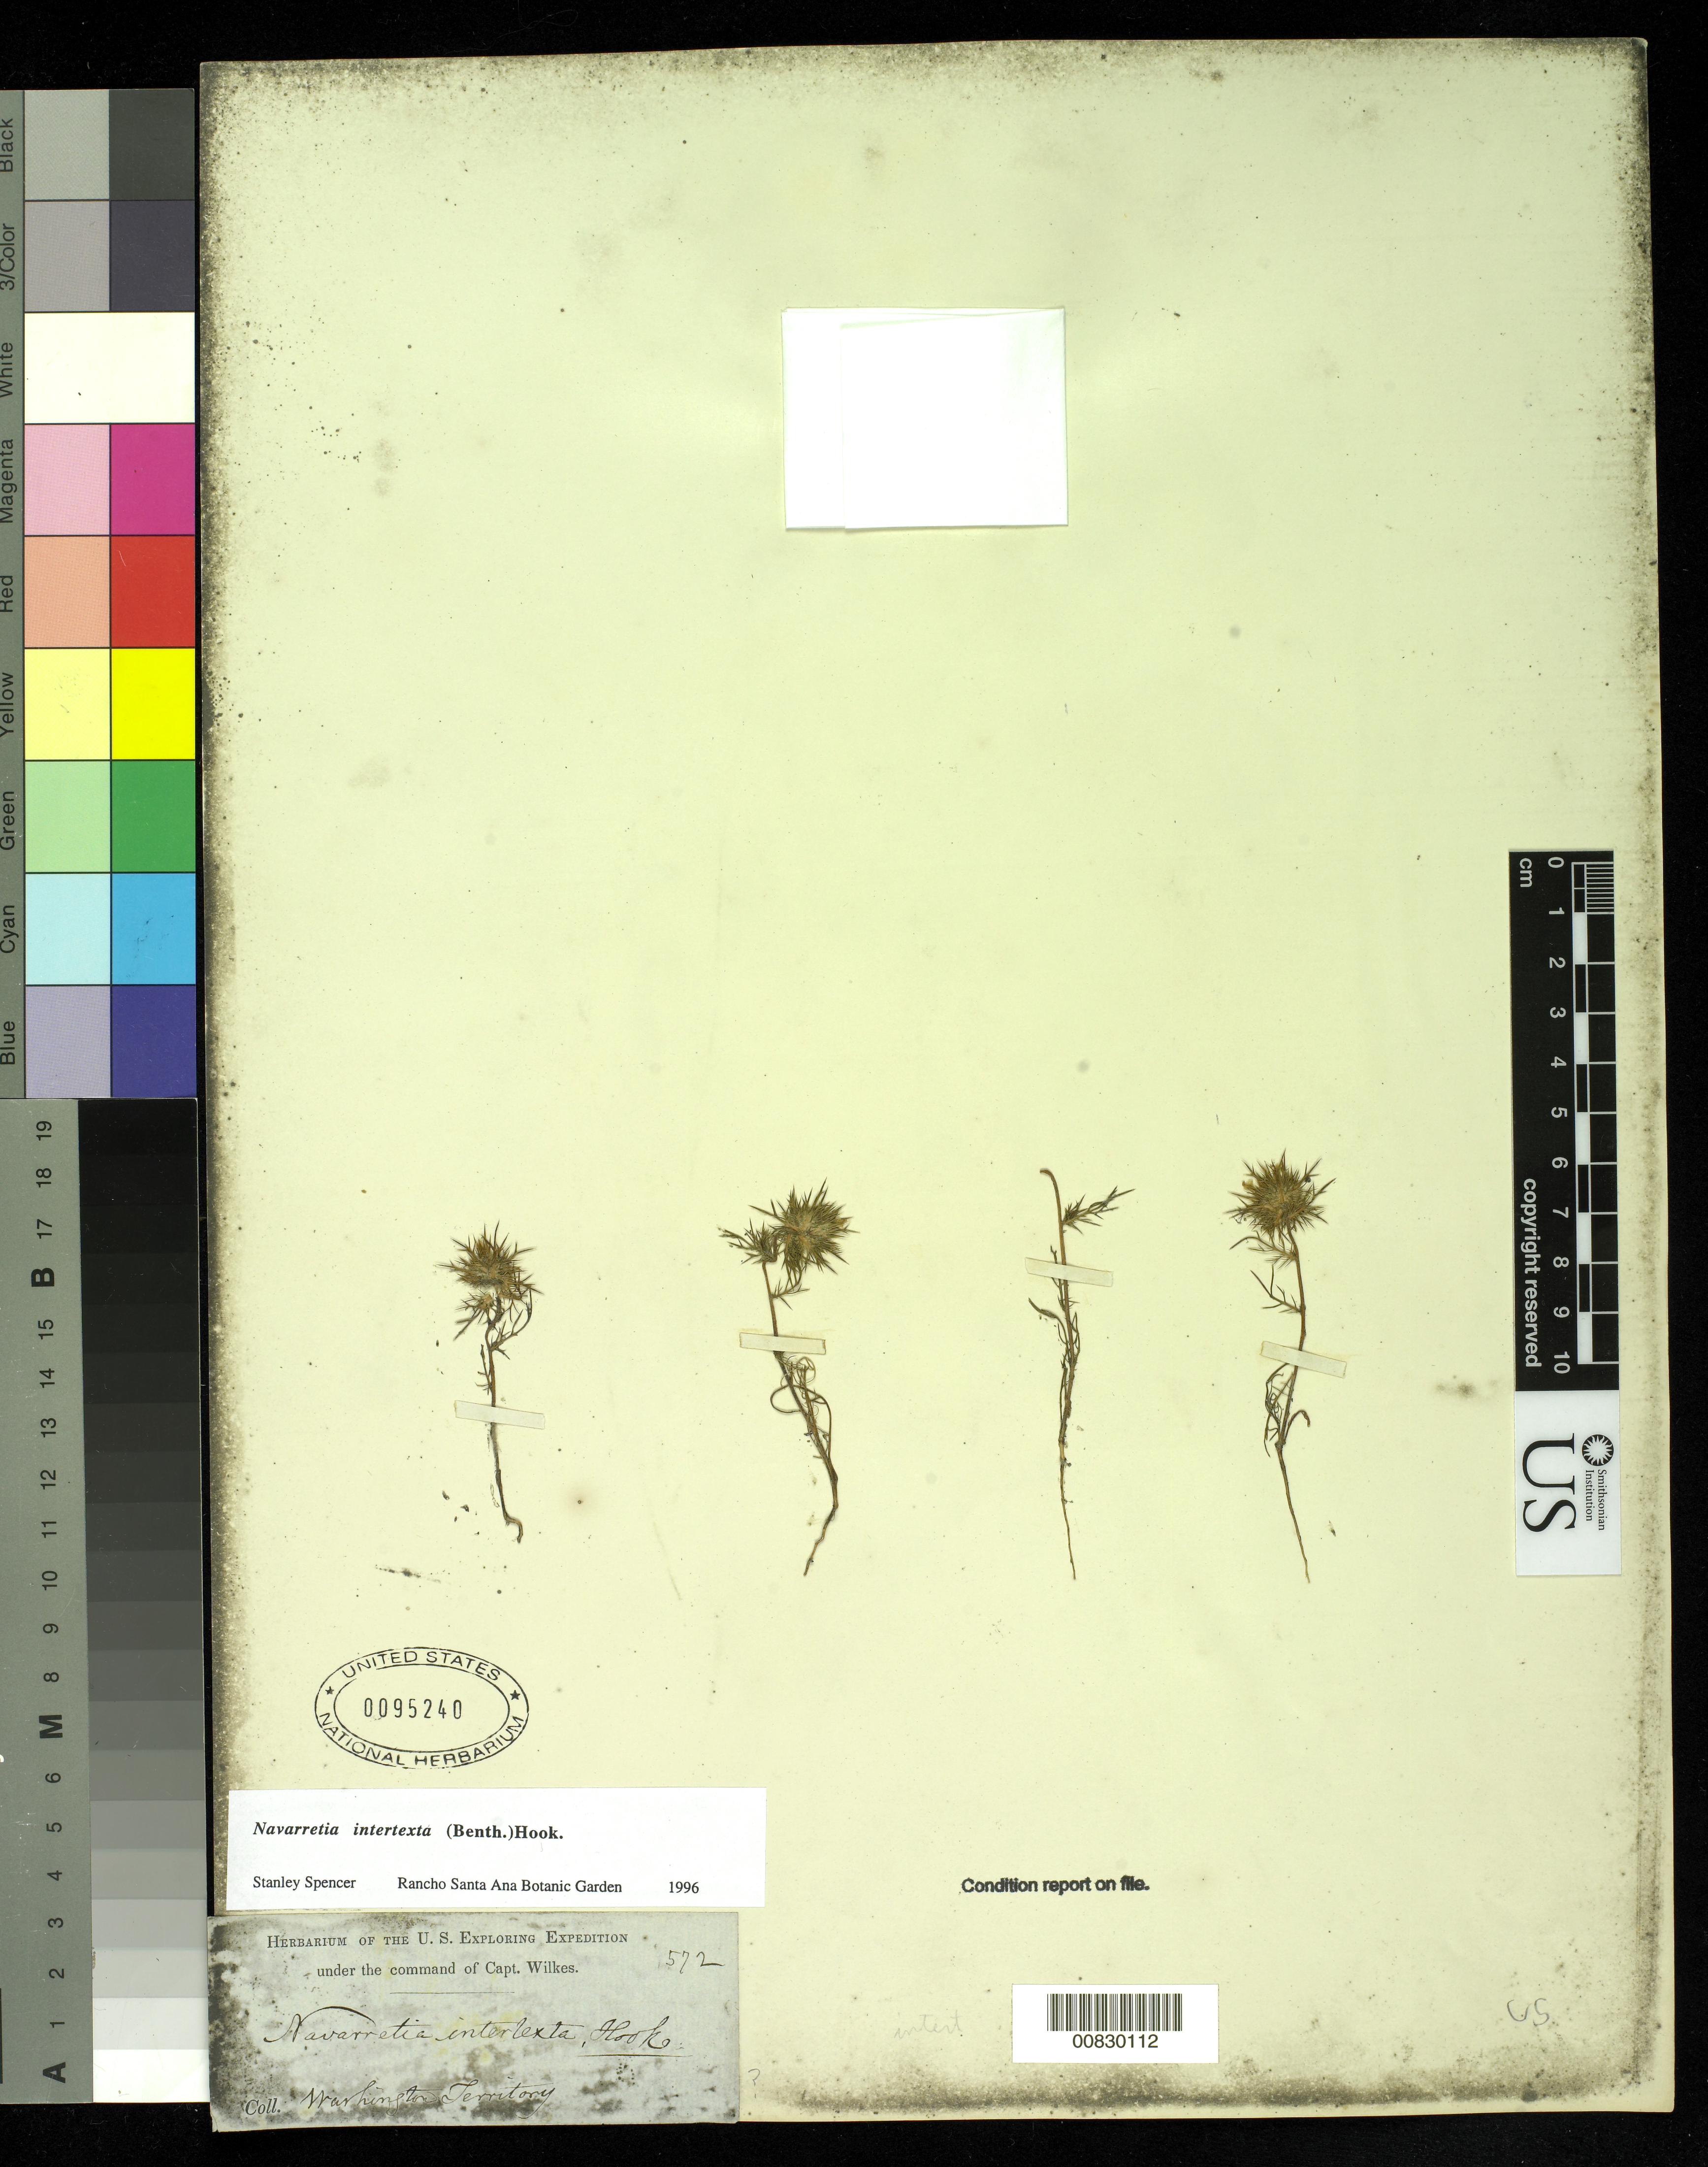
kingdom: Plantae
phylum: Tracheophyta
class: Magnoliopsida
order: Ericales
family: Polemoniaceae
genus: Navarretia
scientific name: Navarretia intertexta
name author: (Benth.) Hook.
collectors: Wilkes Explor. Exped.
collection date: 1838/1842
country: United States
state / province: Washington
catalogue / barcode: US 95240